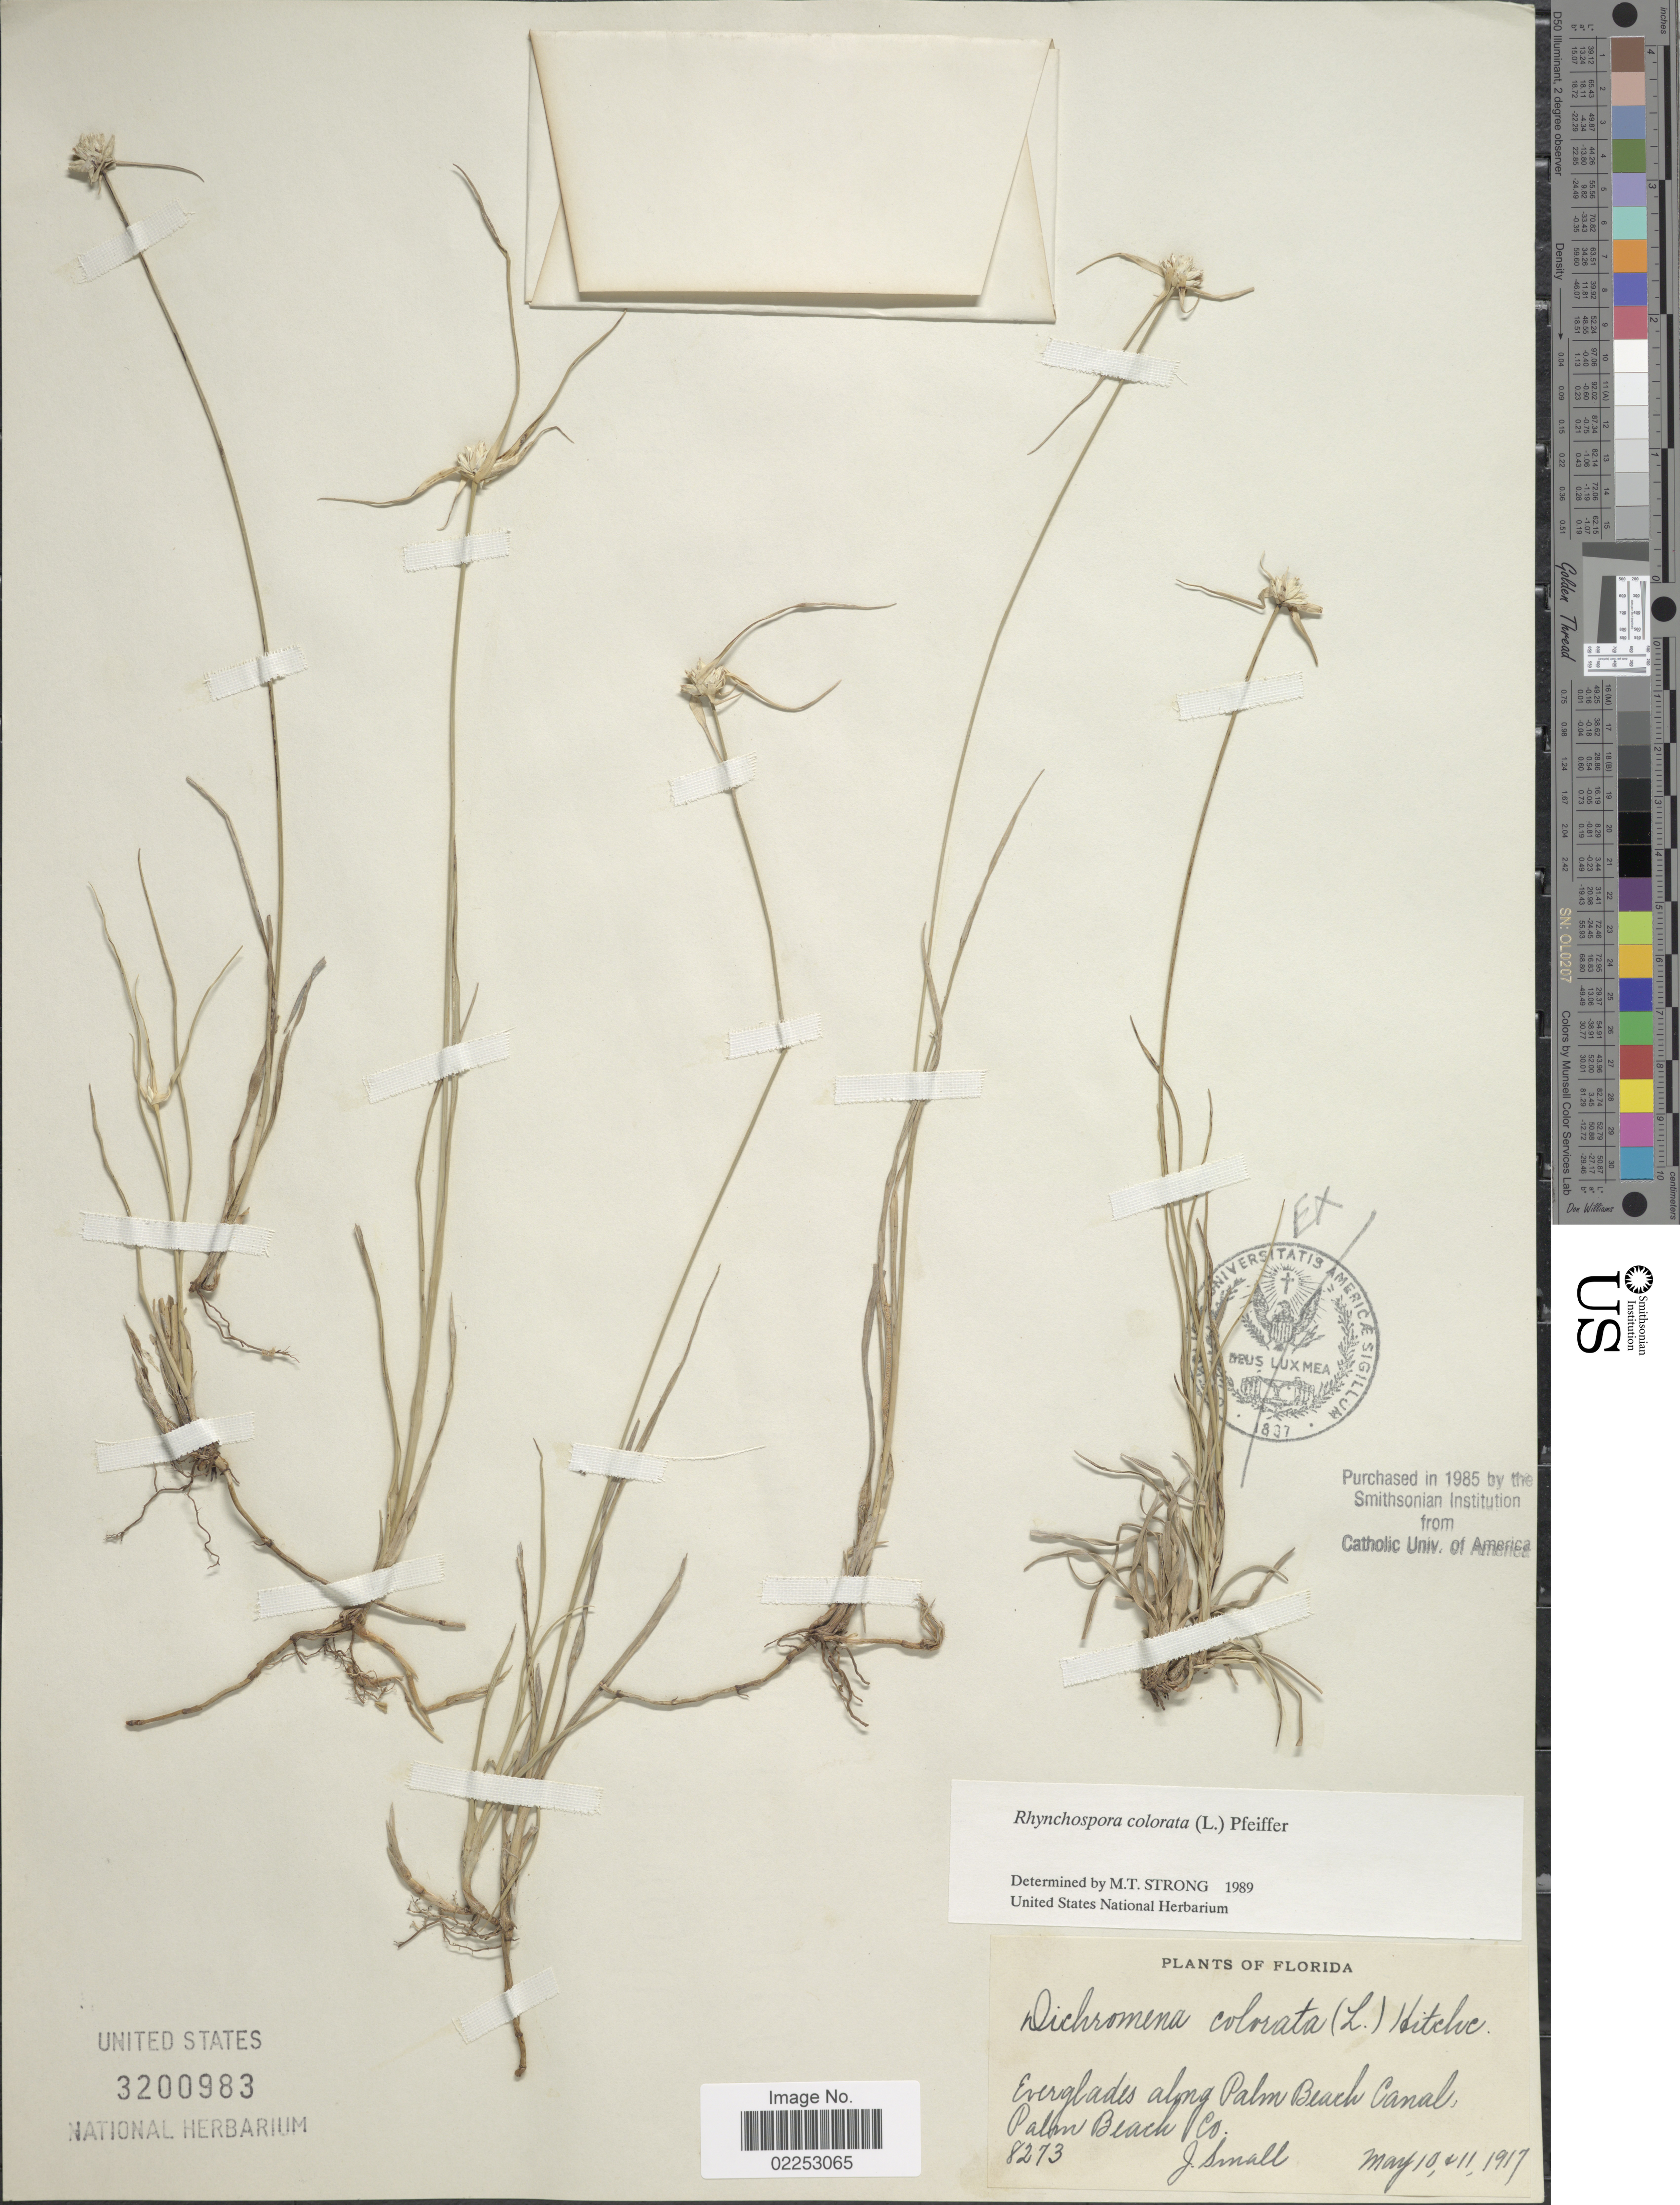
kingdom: Plantae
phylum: Tracheophyta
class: Liliopsida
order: Poales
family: Cyperaceae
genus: Rhynchospora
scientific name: Rhynchospora colorata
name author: (L.) H. Pfeiff.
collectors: J. Small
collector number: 8273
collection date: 1917-05-10/1917-05-11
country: United States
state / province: Florida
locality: Everglades along Palm Beach Canal, Palm Beach Co.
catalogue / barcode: US 3200983